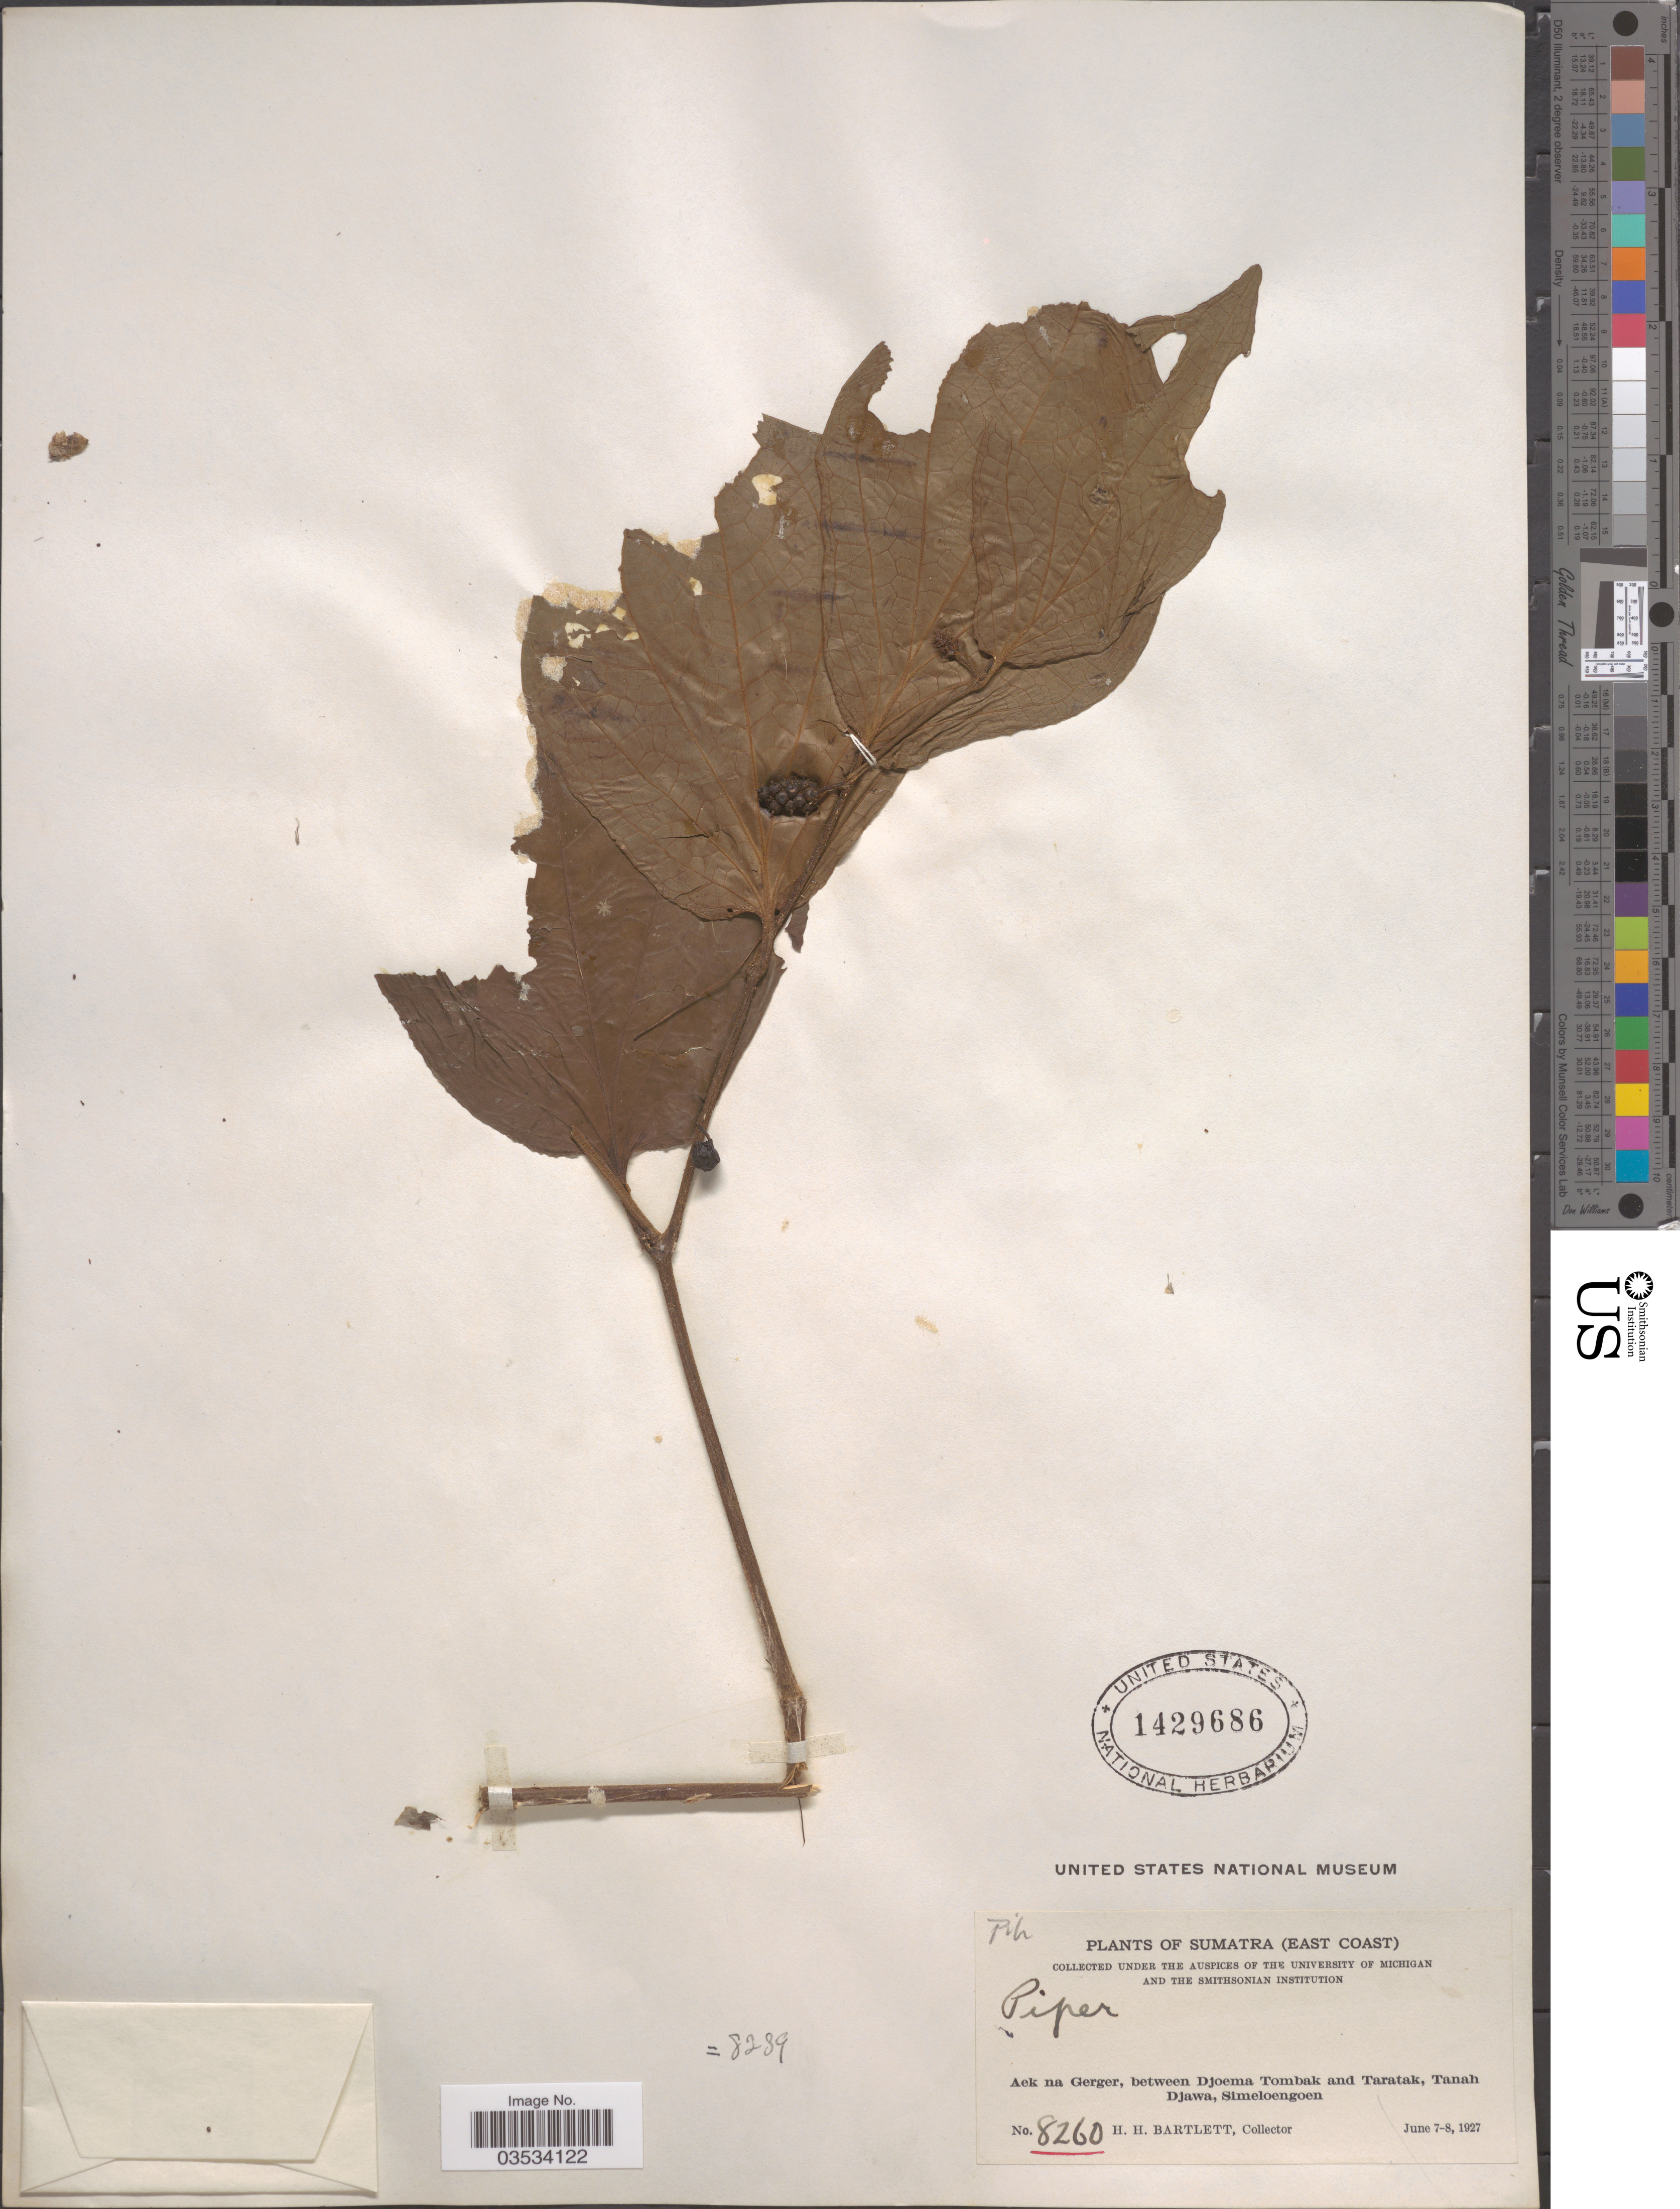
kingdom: Plantae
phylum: Tracheophyta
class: Magnoliopsida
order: Piperales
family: Piperaceae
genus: Piper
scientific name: Piper sp.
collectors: H. H. Bartlett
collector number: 8260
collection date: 1927-06-07/1927-06-08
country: Indonesia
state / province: Sumatra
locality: East Coast. Aek na Gerger, between Djoema Tombak and Taratak, Tanah Djawa, Simeloengoen.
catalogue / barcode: US 1429686